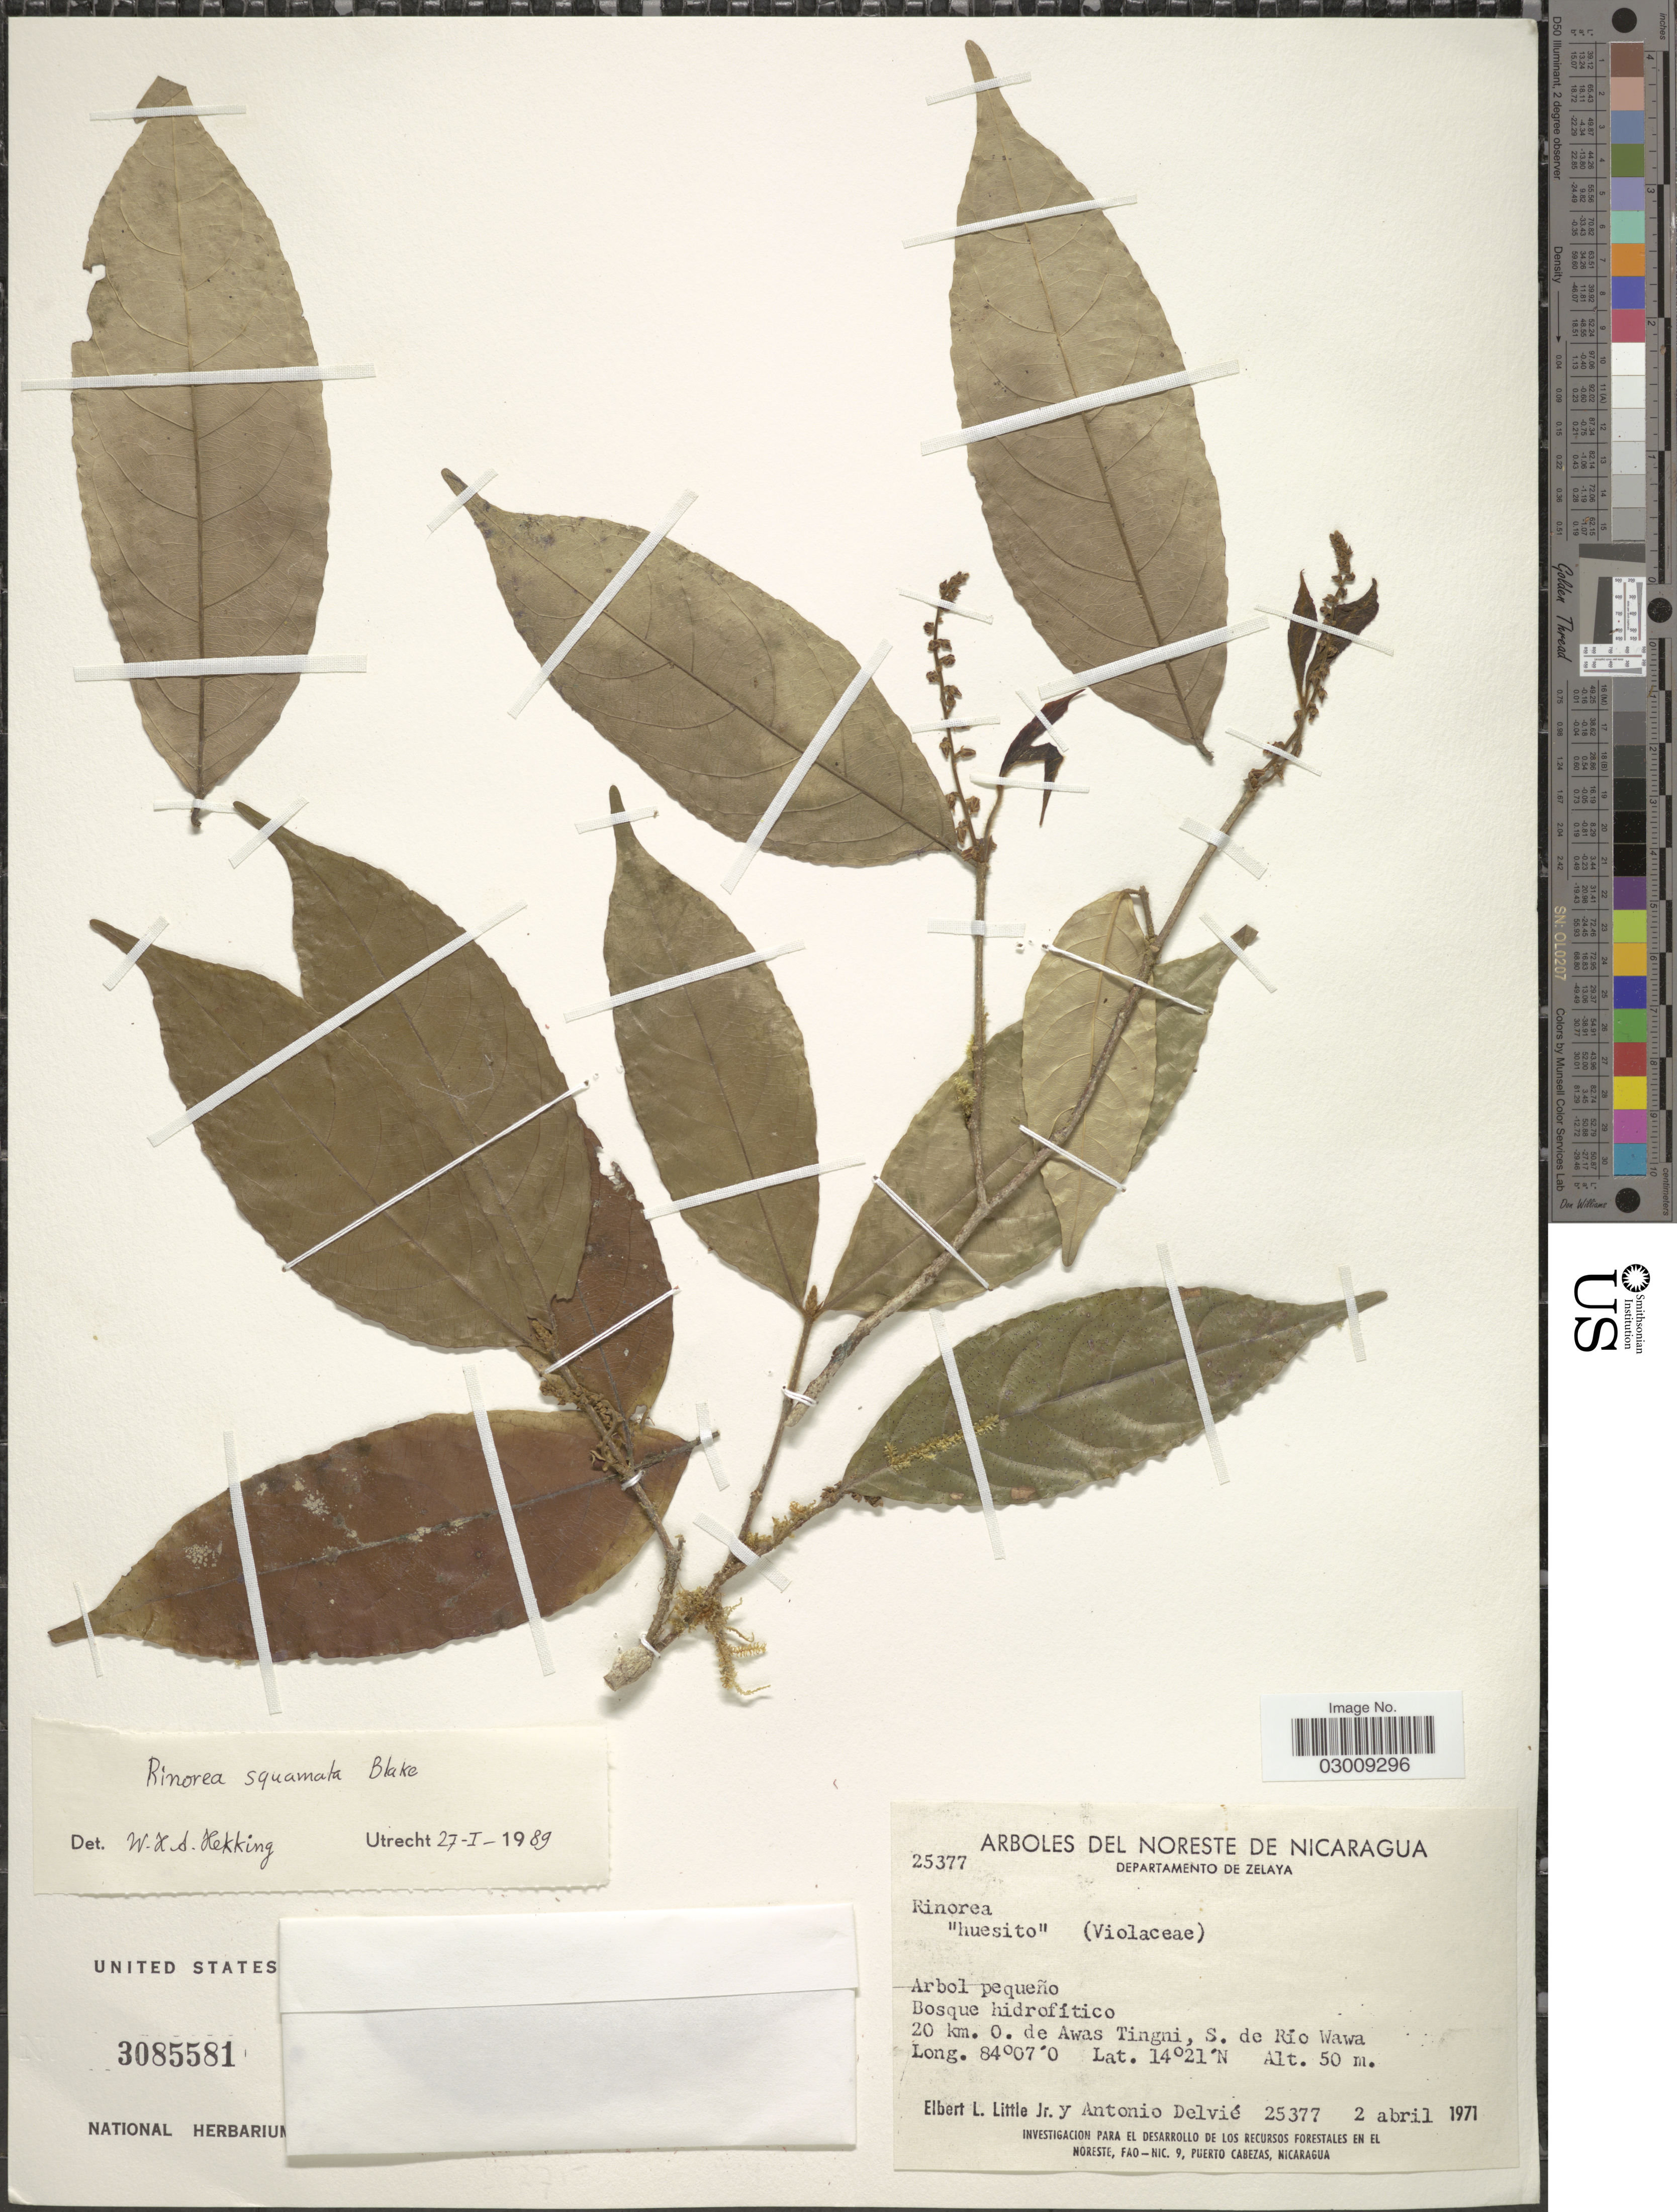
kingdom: Plantae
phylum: Tracheophyta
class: Magnoliopsida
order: Malpighiales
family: Violaceae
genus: Rinorea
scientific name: Rinorea squamata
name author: S.F. Blake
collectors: E. L. Little & A. Delvie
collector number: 25377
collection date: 1971-04-02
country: Nicaragua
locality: Noreste de Nicaragua. Departamento de Zelaya. 20 km. O. de Awas Tingni, S. de Río Wawa.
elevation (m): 50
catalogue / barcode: US 3085581